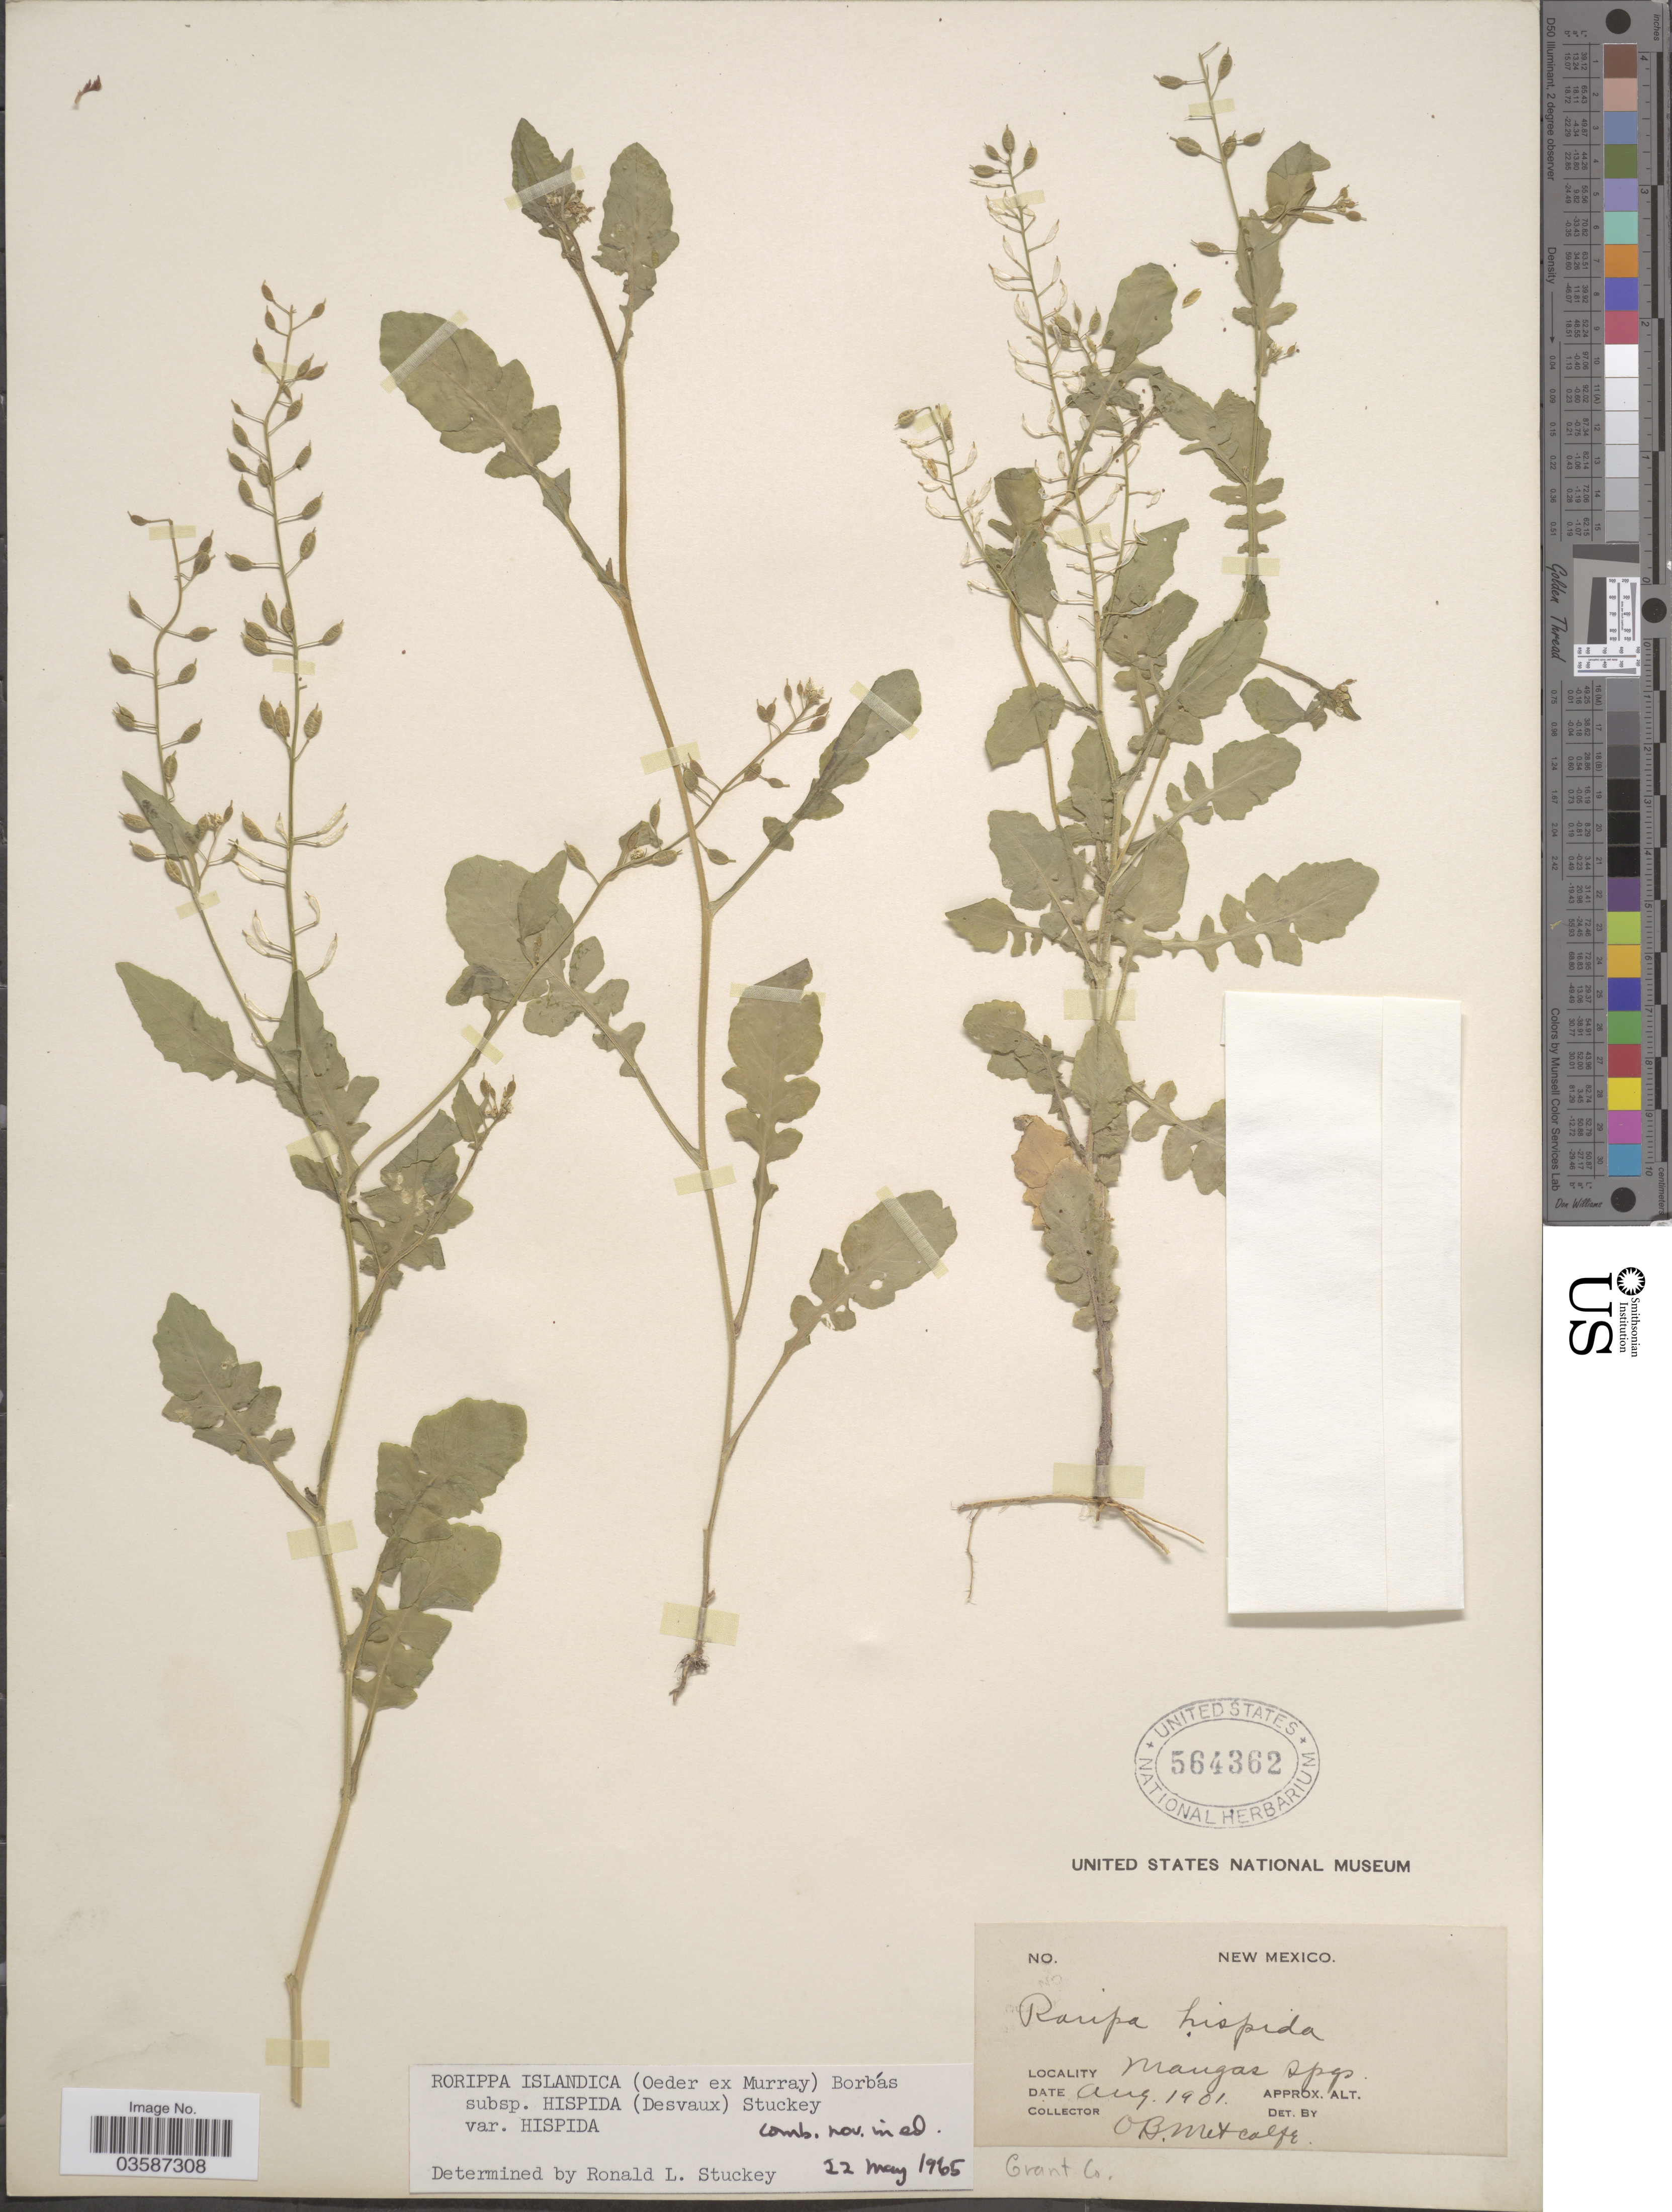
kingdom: Plantae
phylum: Tracheophyta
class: Magnoliopsida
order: Brassicales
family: Brassicaceae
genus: Rorippa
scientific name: Rorippa islandica var. hispida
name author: (Desv.) Butters & Abbe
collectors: O. B. Metcalfe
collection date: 1901-08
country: United States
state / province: New Mexico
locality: Mangas spgs. Grant Co.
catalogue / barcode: US 564362